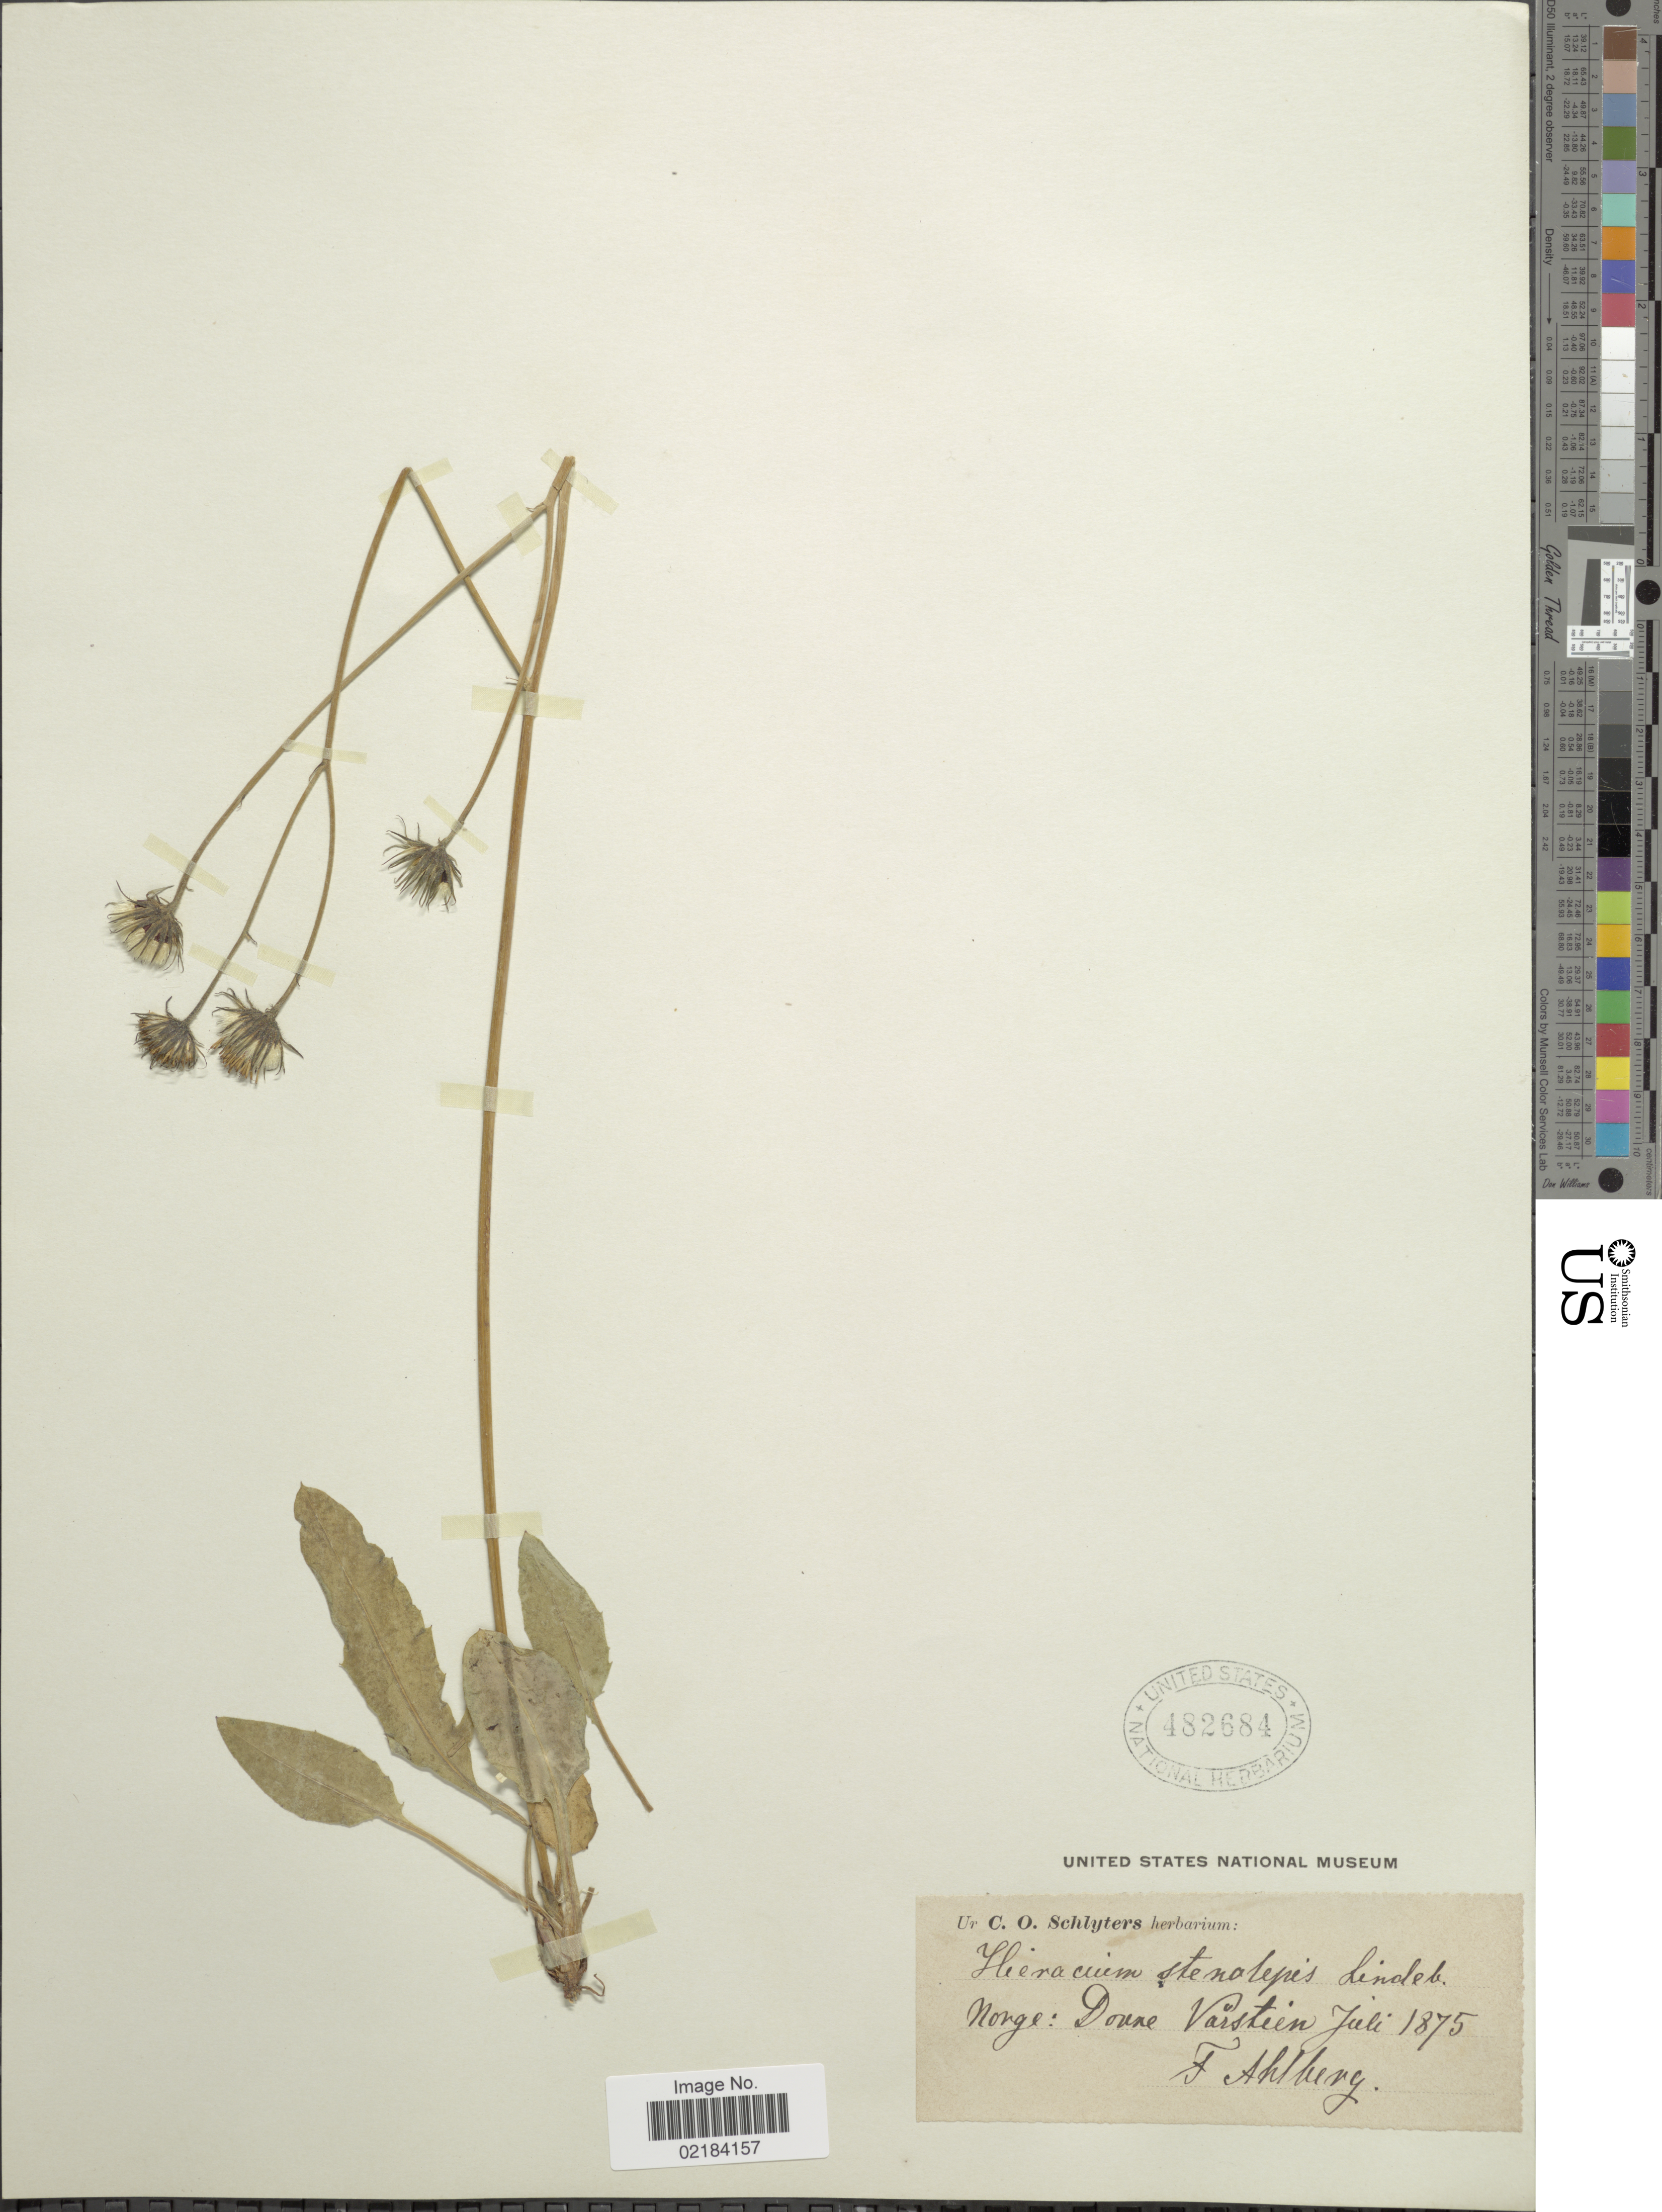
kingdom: Plantae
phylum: Tracheophyta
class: Magnoliopsida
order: Asterales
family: Asteraceae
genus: Hieracium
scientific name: Hieracium bifidum subsp. stenolepis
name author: (Lindeb.) Zahn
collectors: F. Ahlberg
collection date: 1875-07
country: Norway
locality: Norge: Dovre, Vårstien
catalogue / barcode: US 482684